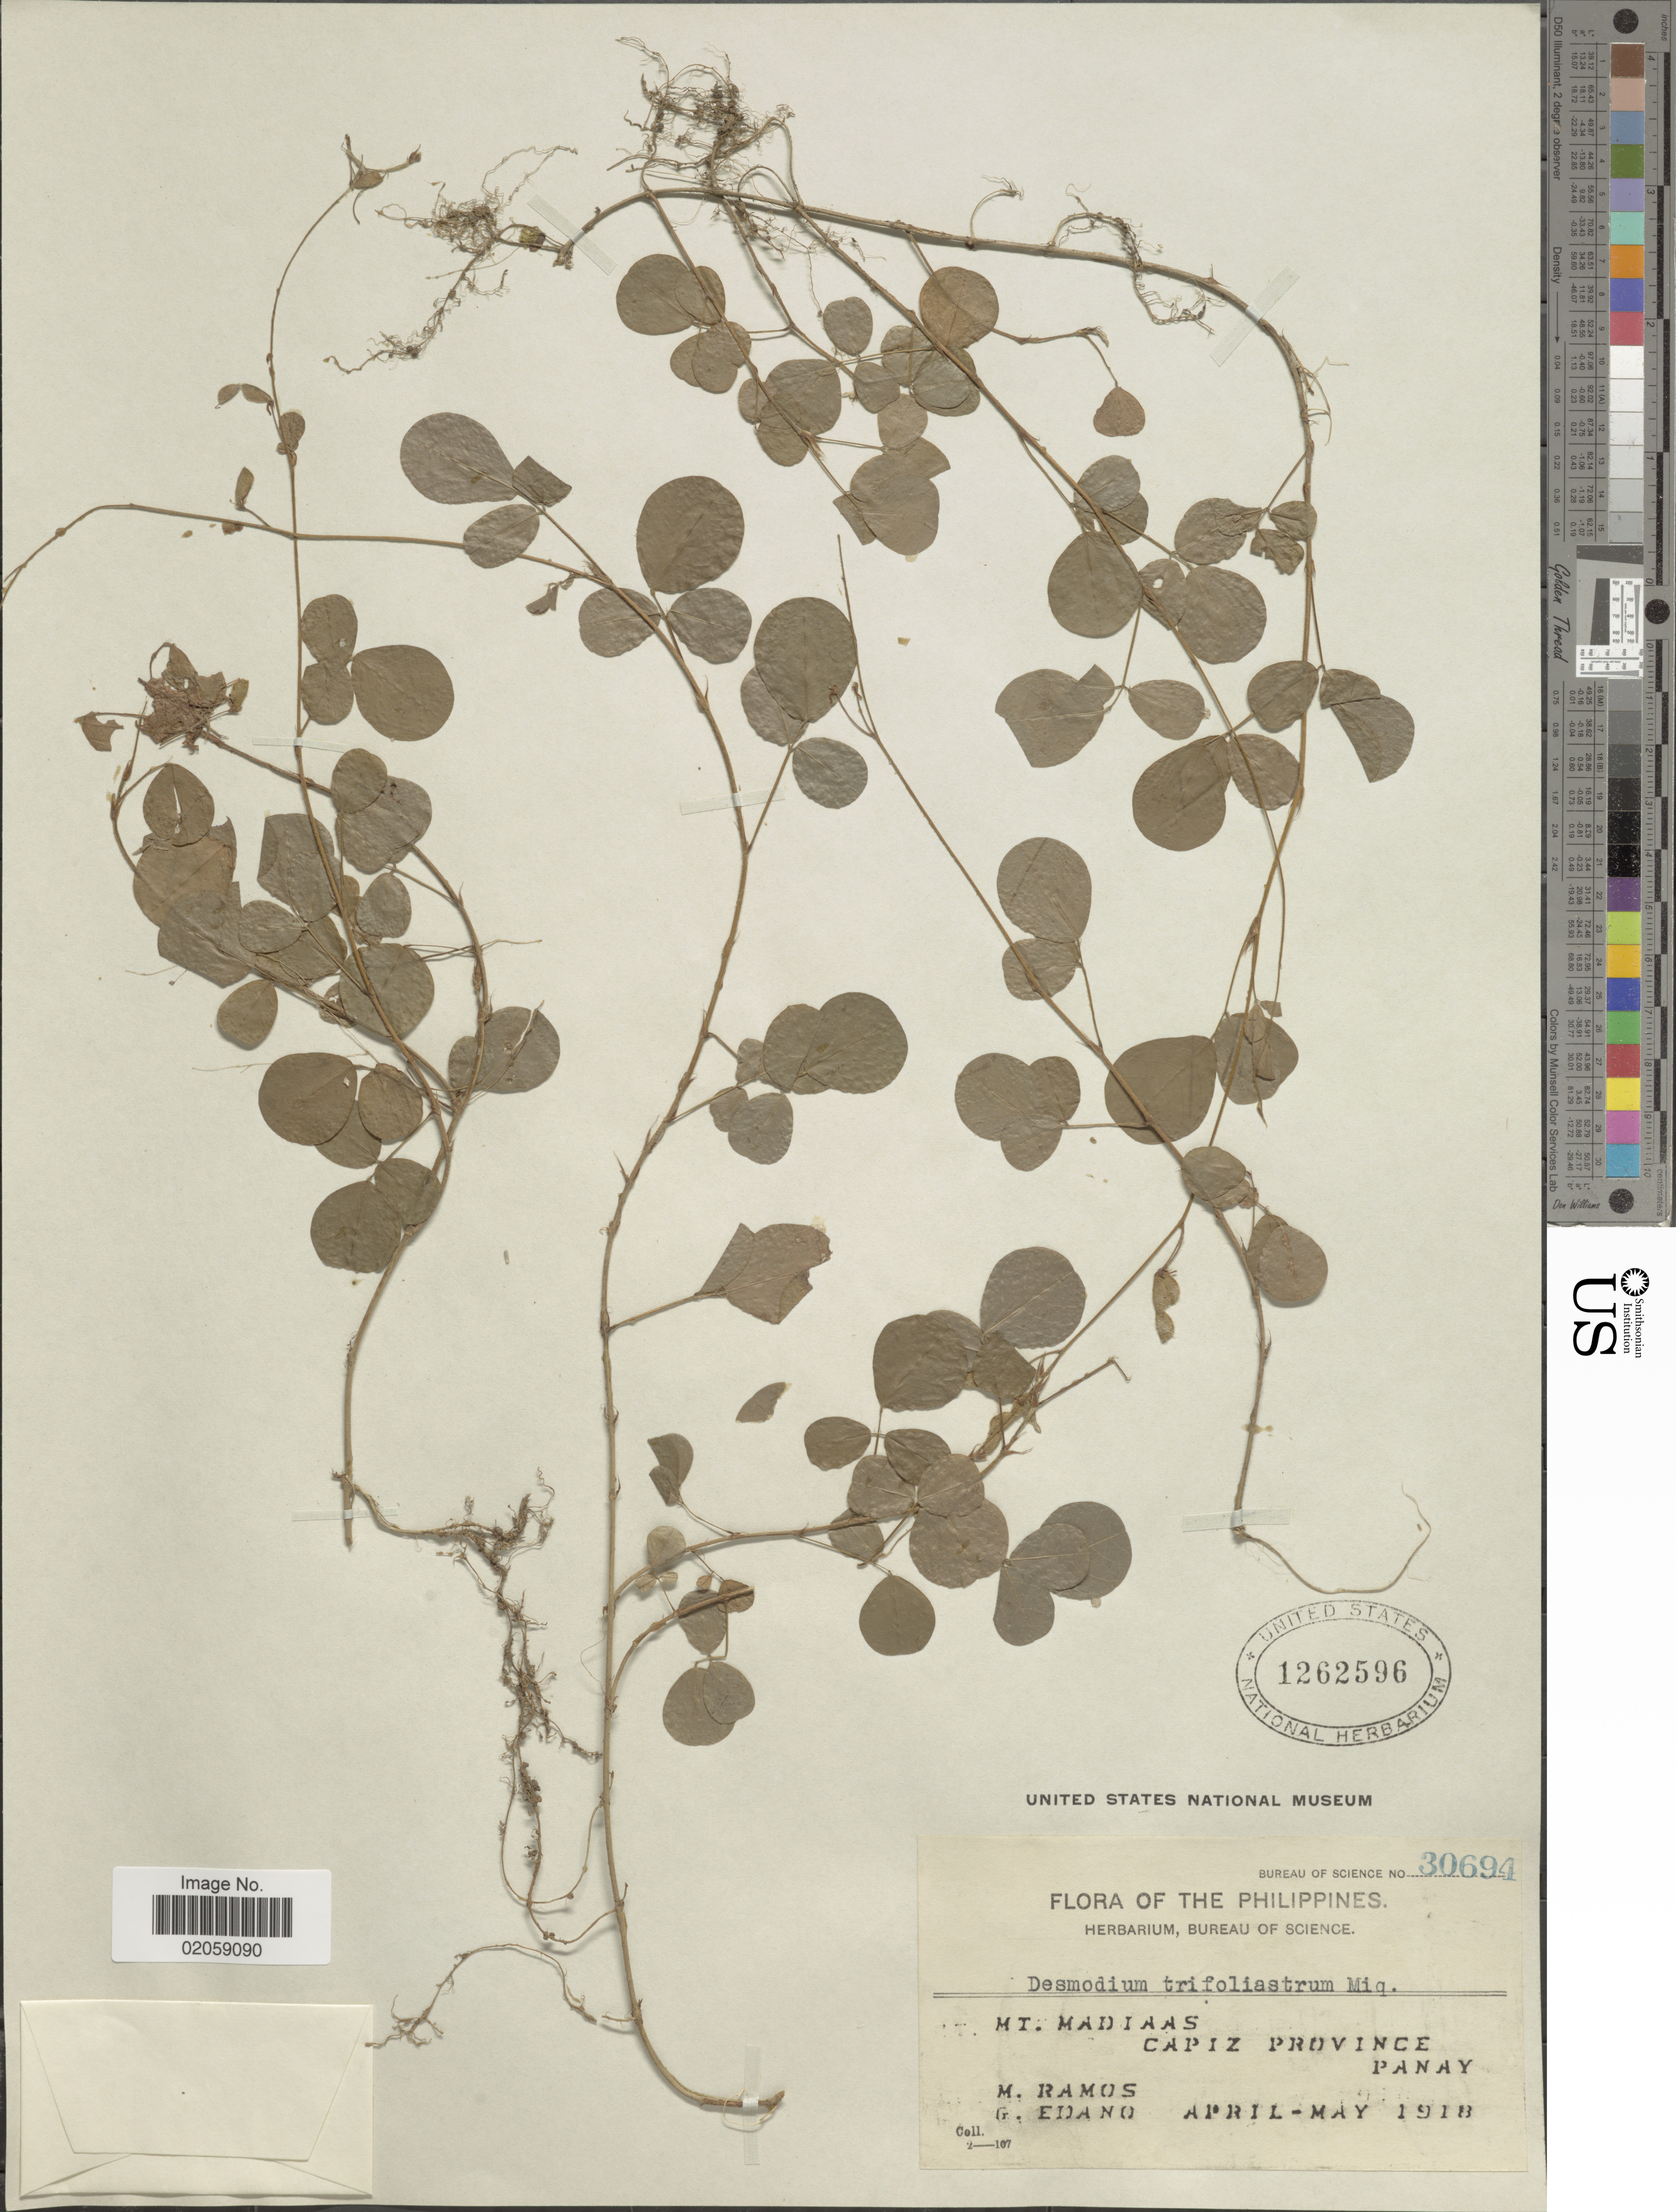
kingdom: Plantae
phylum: Tracheophyta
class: Magnoliopsida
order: Fabales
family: Fabaceae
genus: Grona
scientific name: Grona adscendens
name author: (Sw.) H. Ohashi & K. Ohashi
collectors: M. Ramos & G. Edaño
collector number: Bureau of Science 30694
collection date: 1918-04/1918-05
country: Philippines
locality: Mt. Madiaas. Capiz Province. Panay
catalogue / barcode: US 1262596